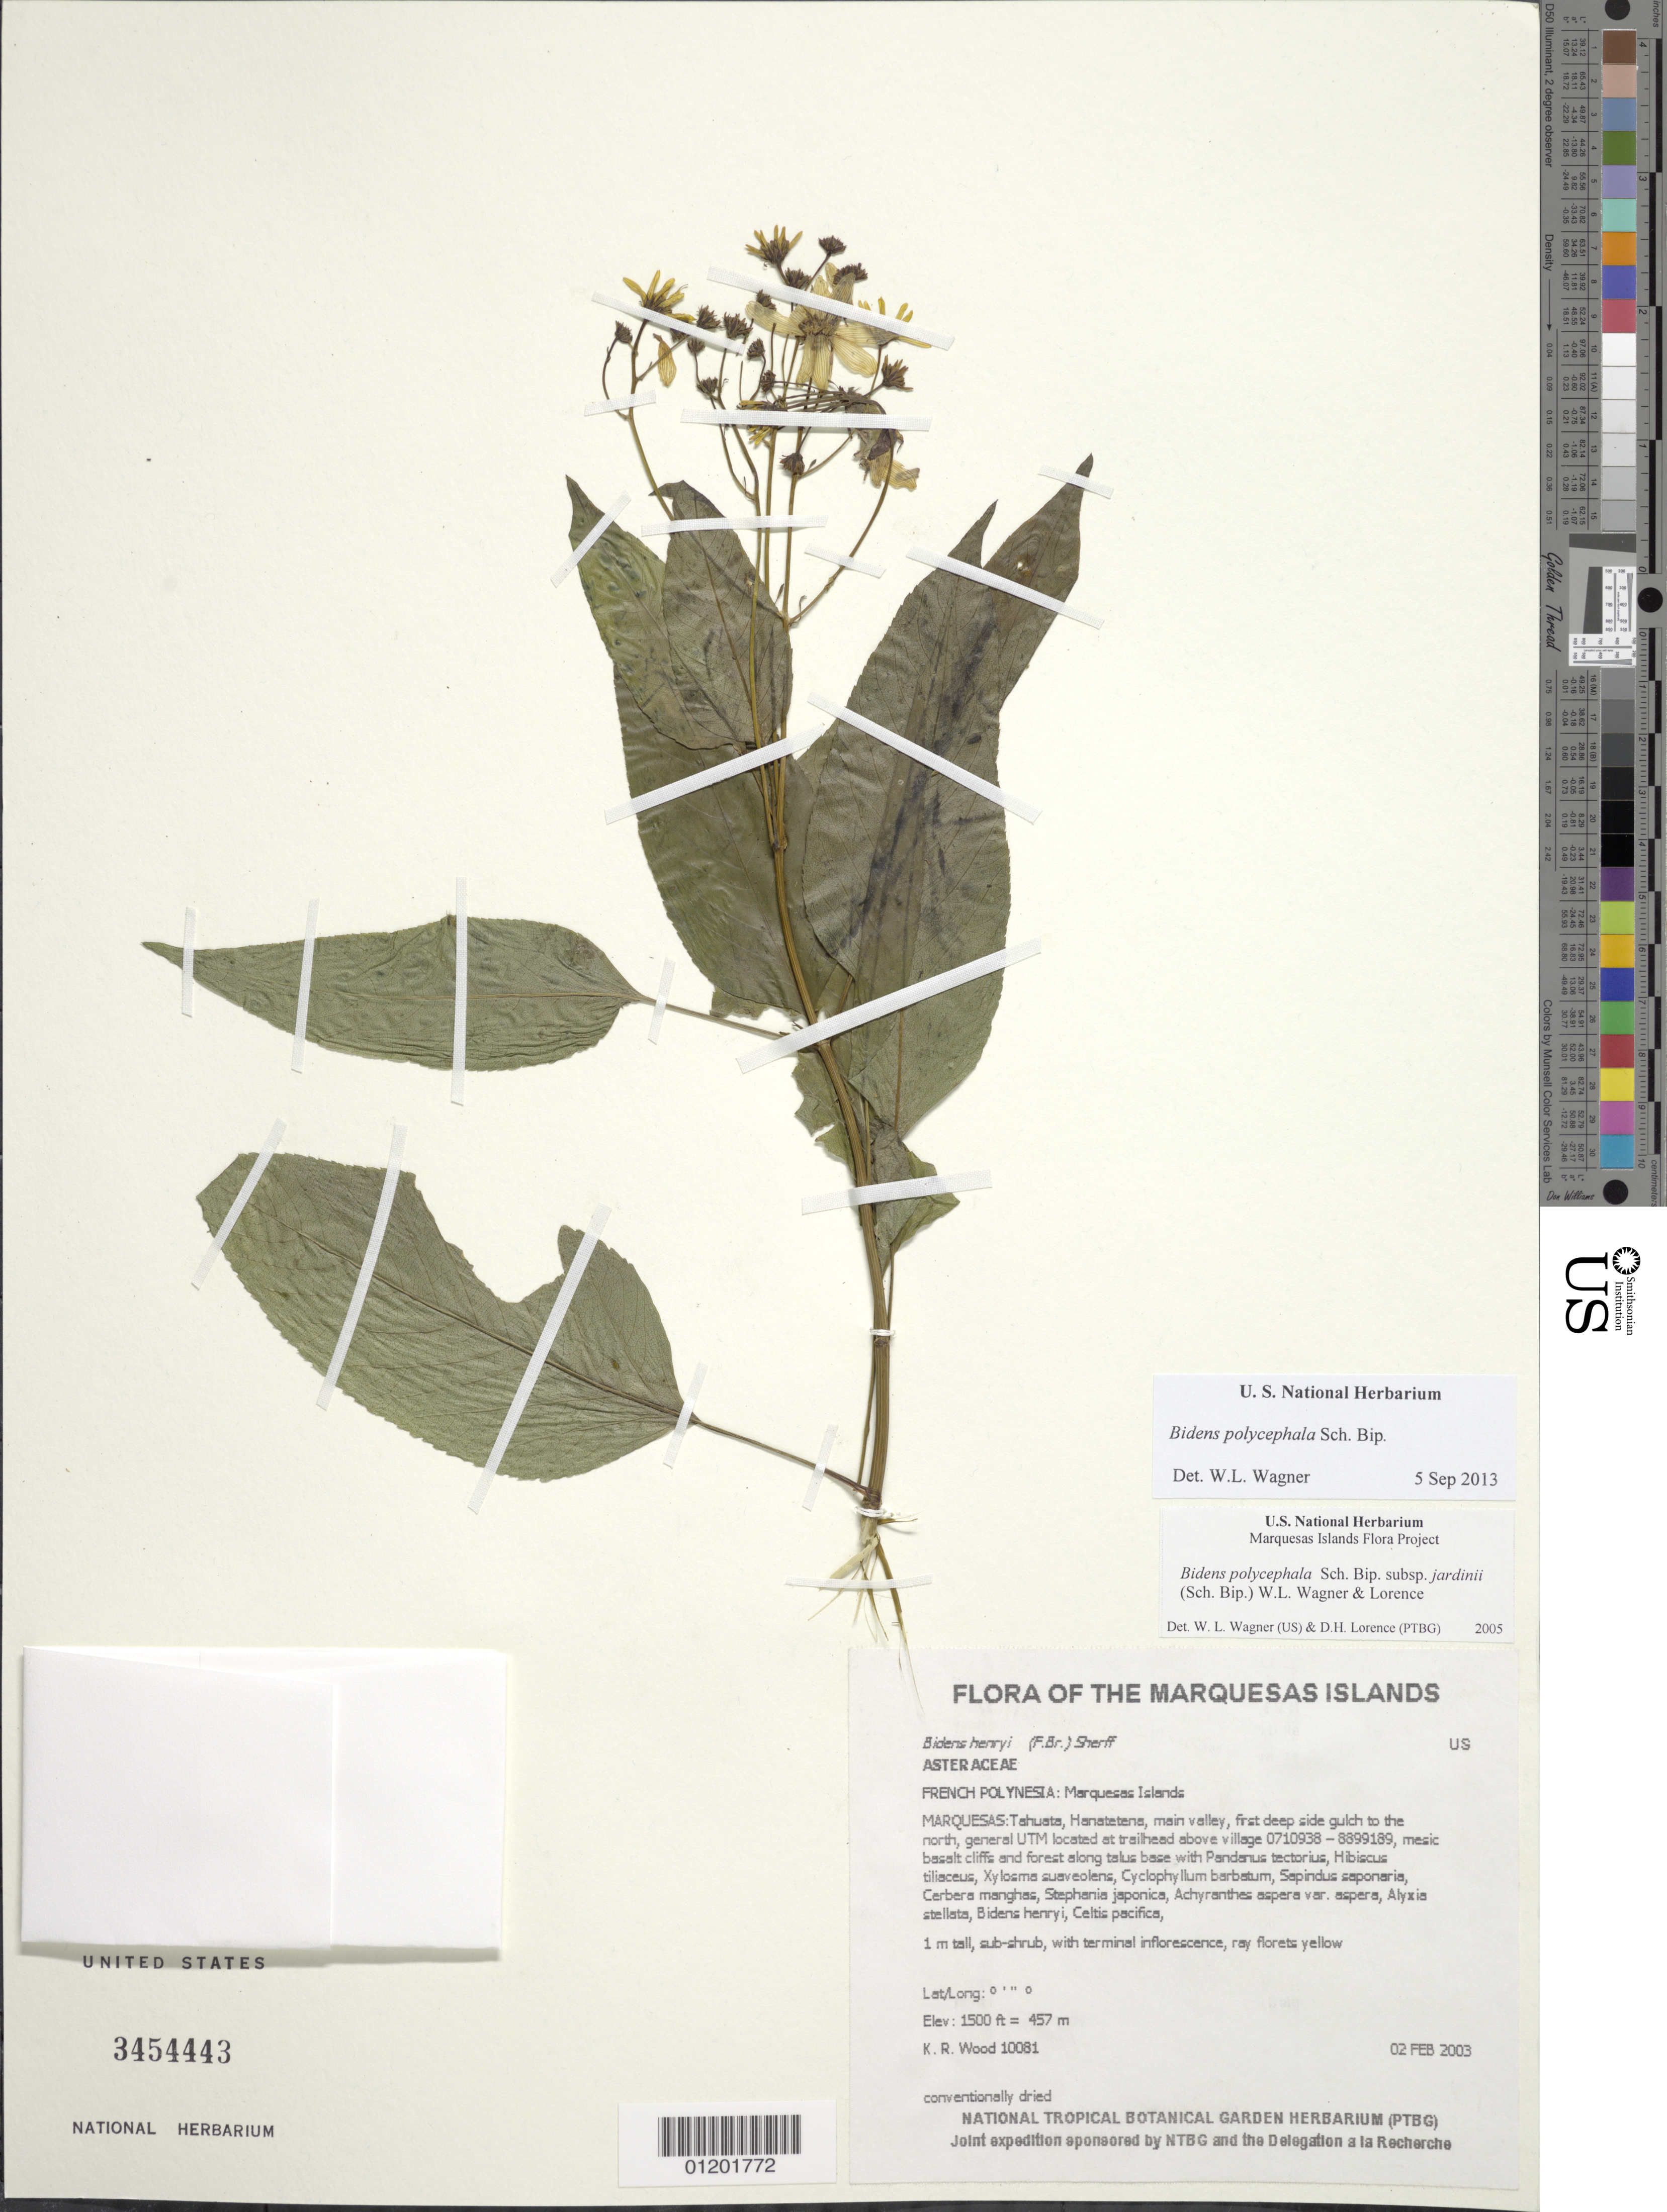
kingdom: Plantae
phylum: Tracheophyta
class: Magnoliopsida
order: Asterales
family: Asteraceae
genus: Bidens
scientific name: Bidens polycephala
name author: Sch. Bip.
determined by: Wagner, W. L., (BOT), Smithsonian Institution - National Museum of Natural History (UNITED STATES)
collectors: K. R. Wood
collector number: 10081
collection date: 2003-02-02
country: French Polynesia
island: Tahuata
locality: Hanatetena, main valley, first deep side gulch to the north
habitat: upper slope, W aspect, steep slope, closed, mesic basalt cliffs and forest along talus base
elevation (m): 457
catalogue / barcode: US 3454443